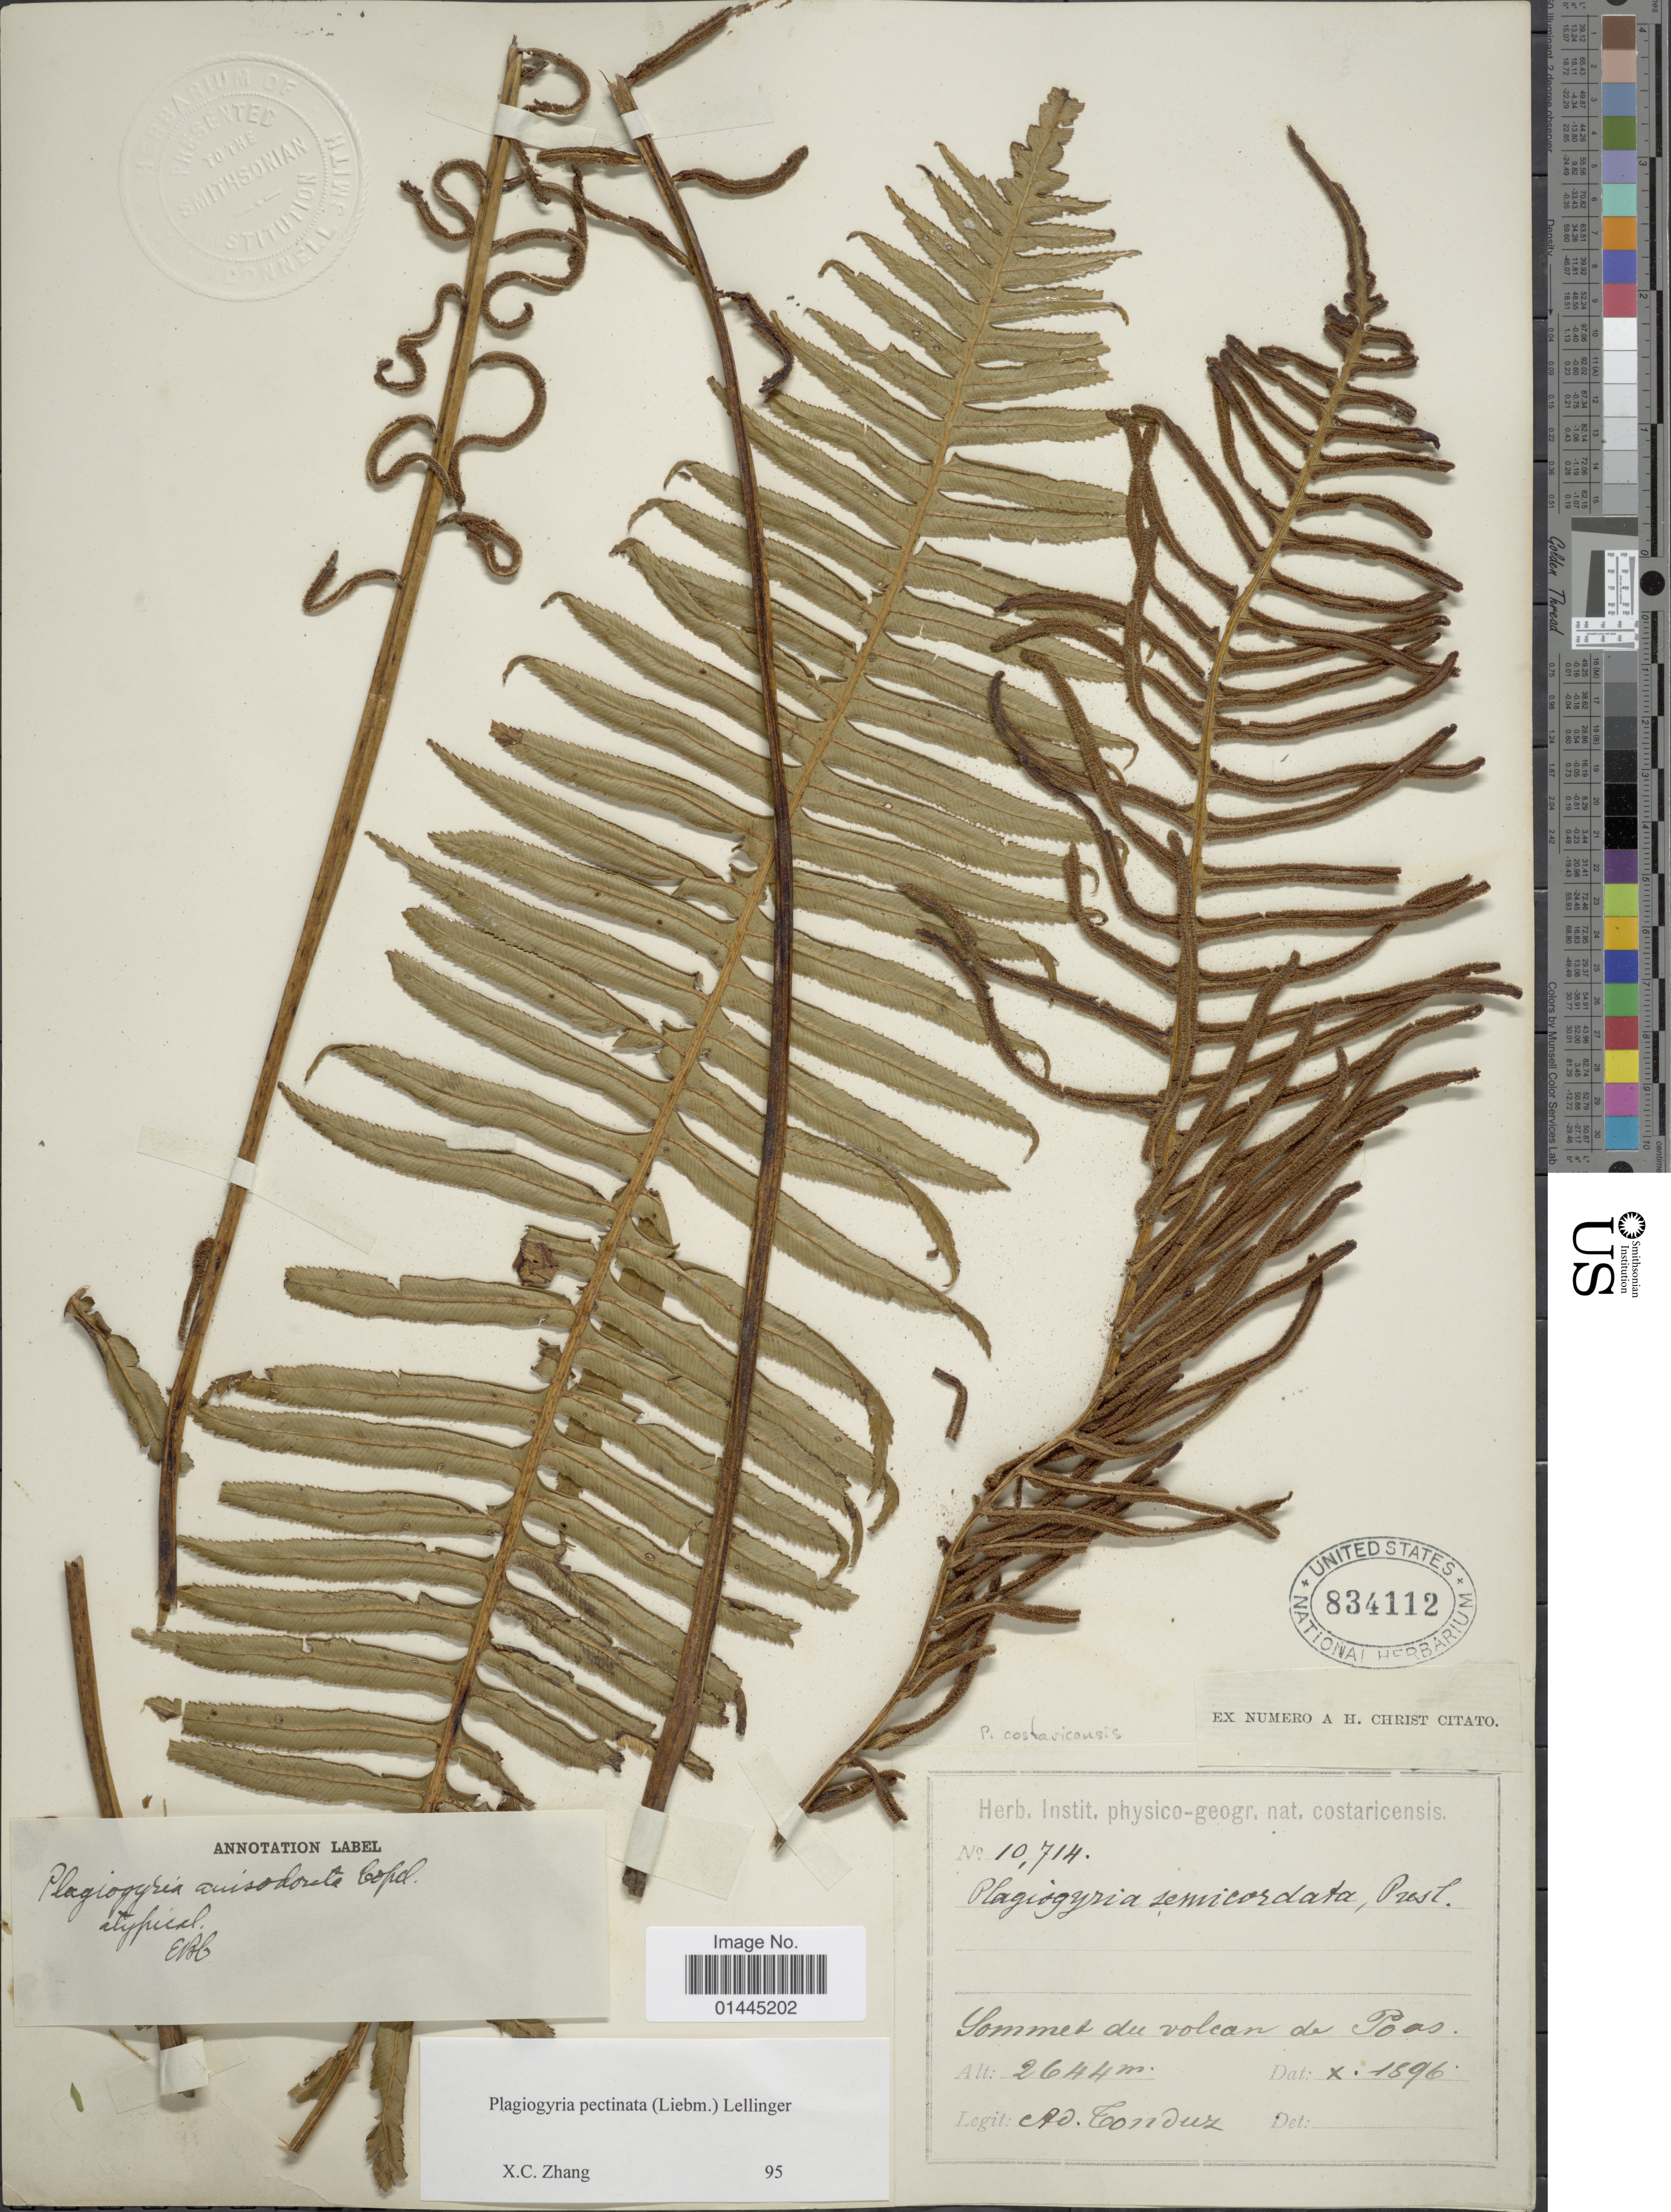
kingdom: Plantae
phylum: Tracheophyta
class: Polypodiopsida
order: Cyatheales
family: Plagiogyriaceae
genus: Plagiogyria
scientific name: Plagiogyria costaricensis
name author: Mett. ex Kuhn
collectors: A. Tonduz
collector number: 10714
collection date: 1896-10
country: Costa Rica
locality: Sommet du volcan de Poas.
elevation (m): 2644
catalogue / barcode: US 834112